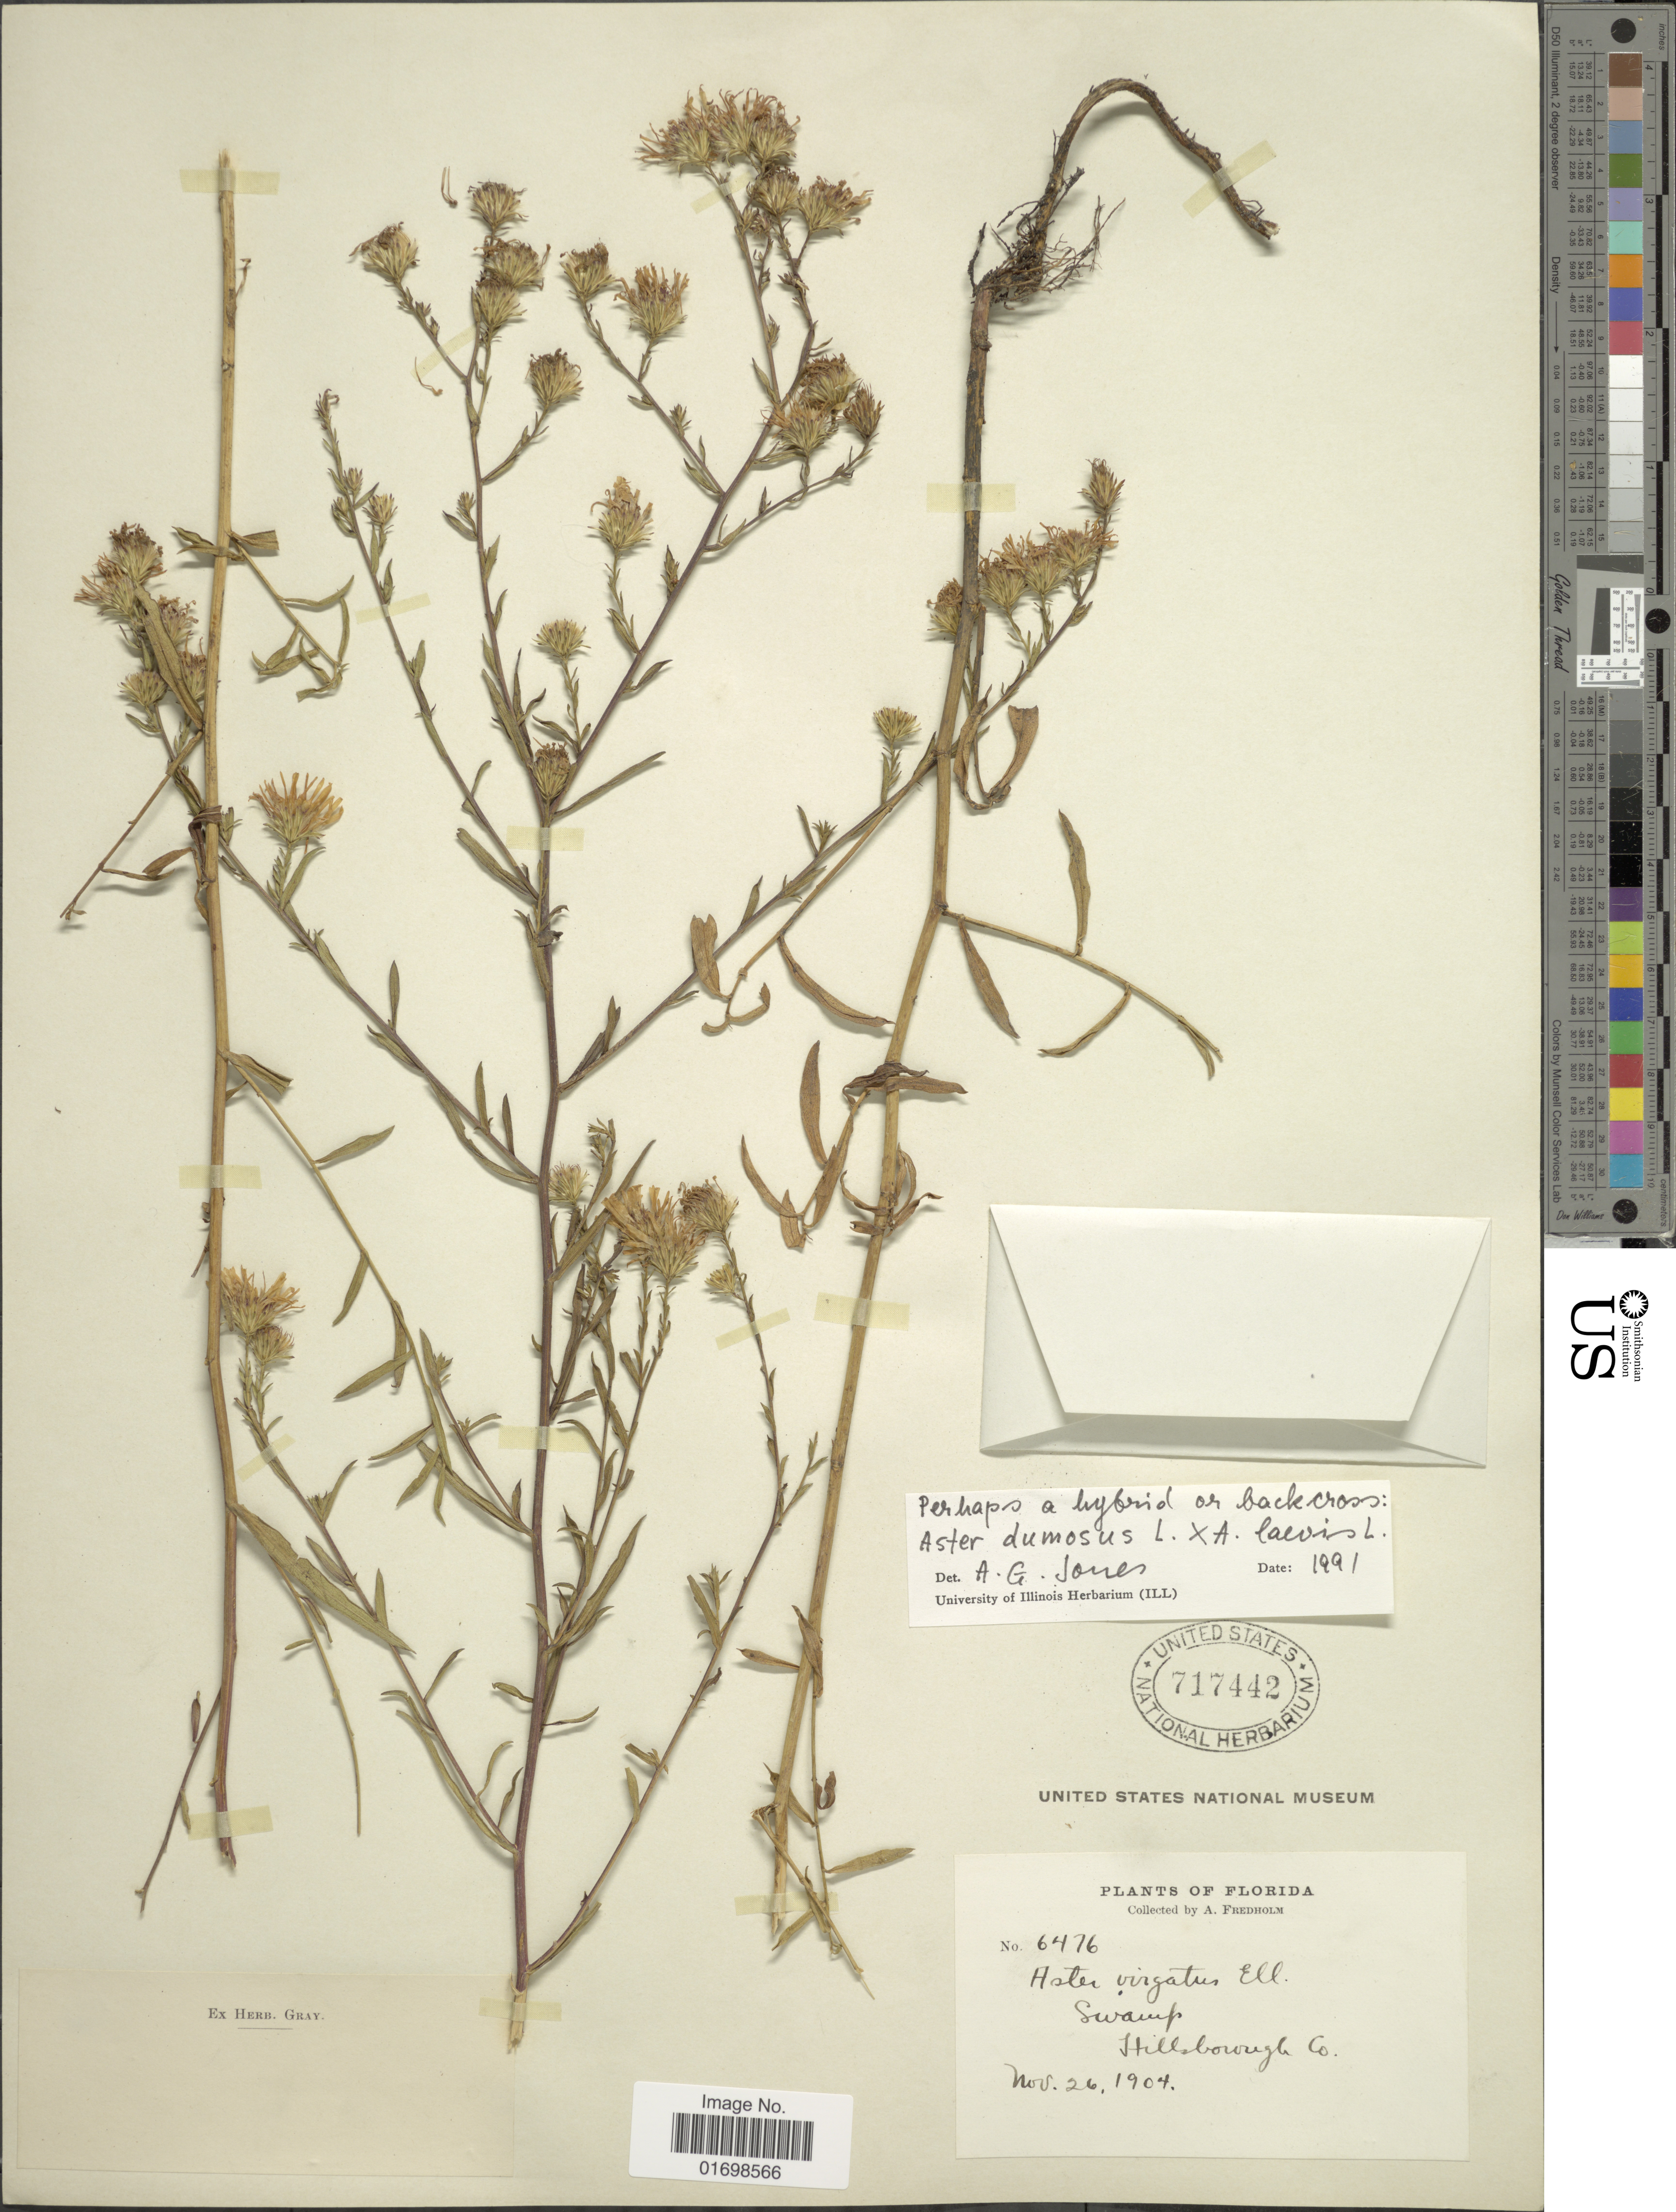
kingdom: Plantae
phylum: Tracheophyta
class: Magnoliopsida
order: Asterales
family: Asteraceae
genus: Symphyotrichum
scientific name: Symphyotrichum dumosum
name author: (L.) G.L. Nesom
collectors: A. Fredholm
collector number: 6476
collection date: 1904-11-26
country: United States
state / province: Florida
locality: Florida. Hillborough Co.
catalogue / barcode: US 717442